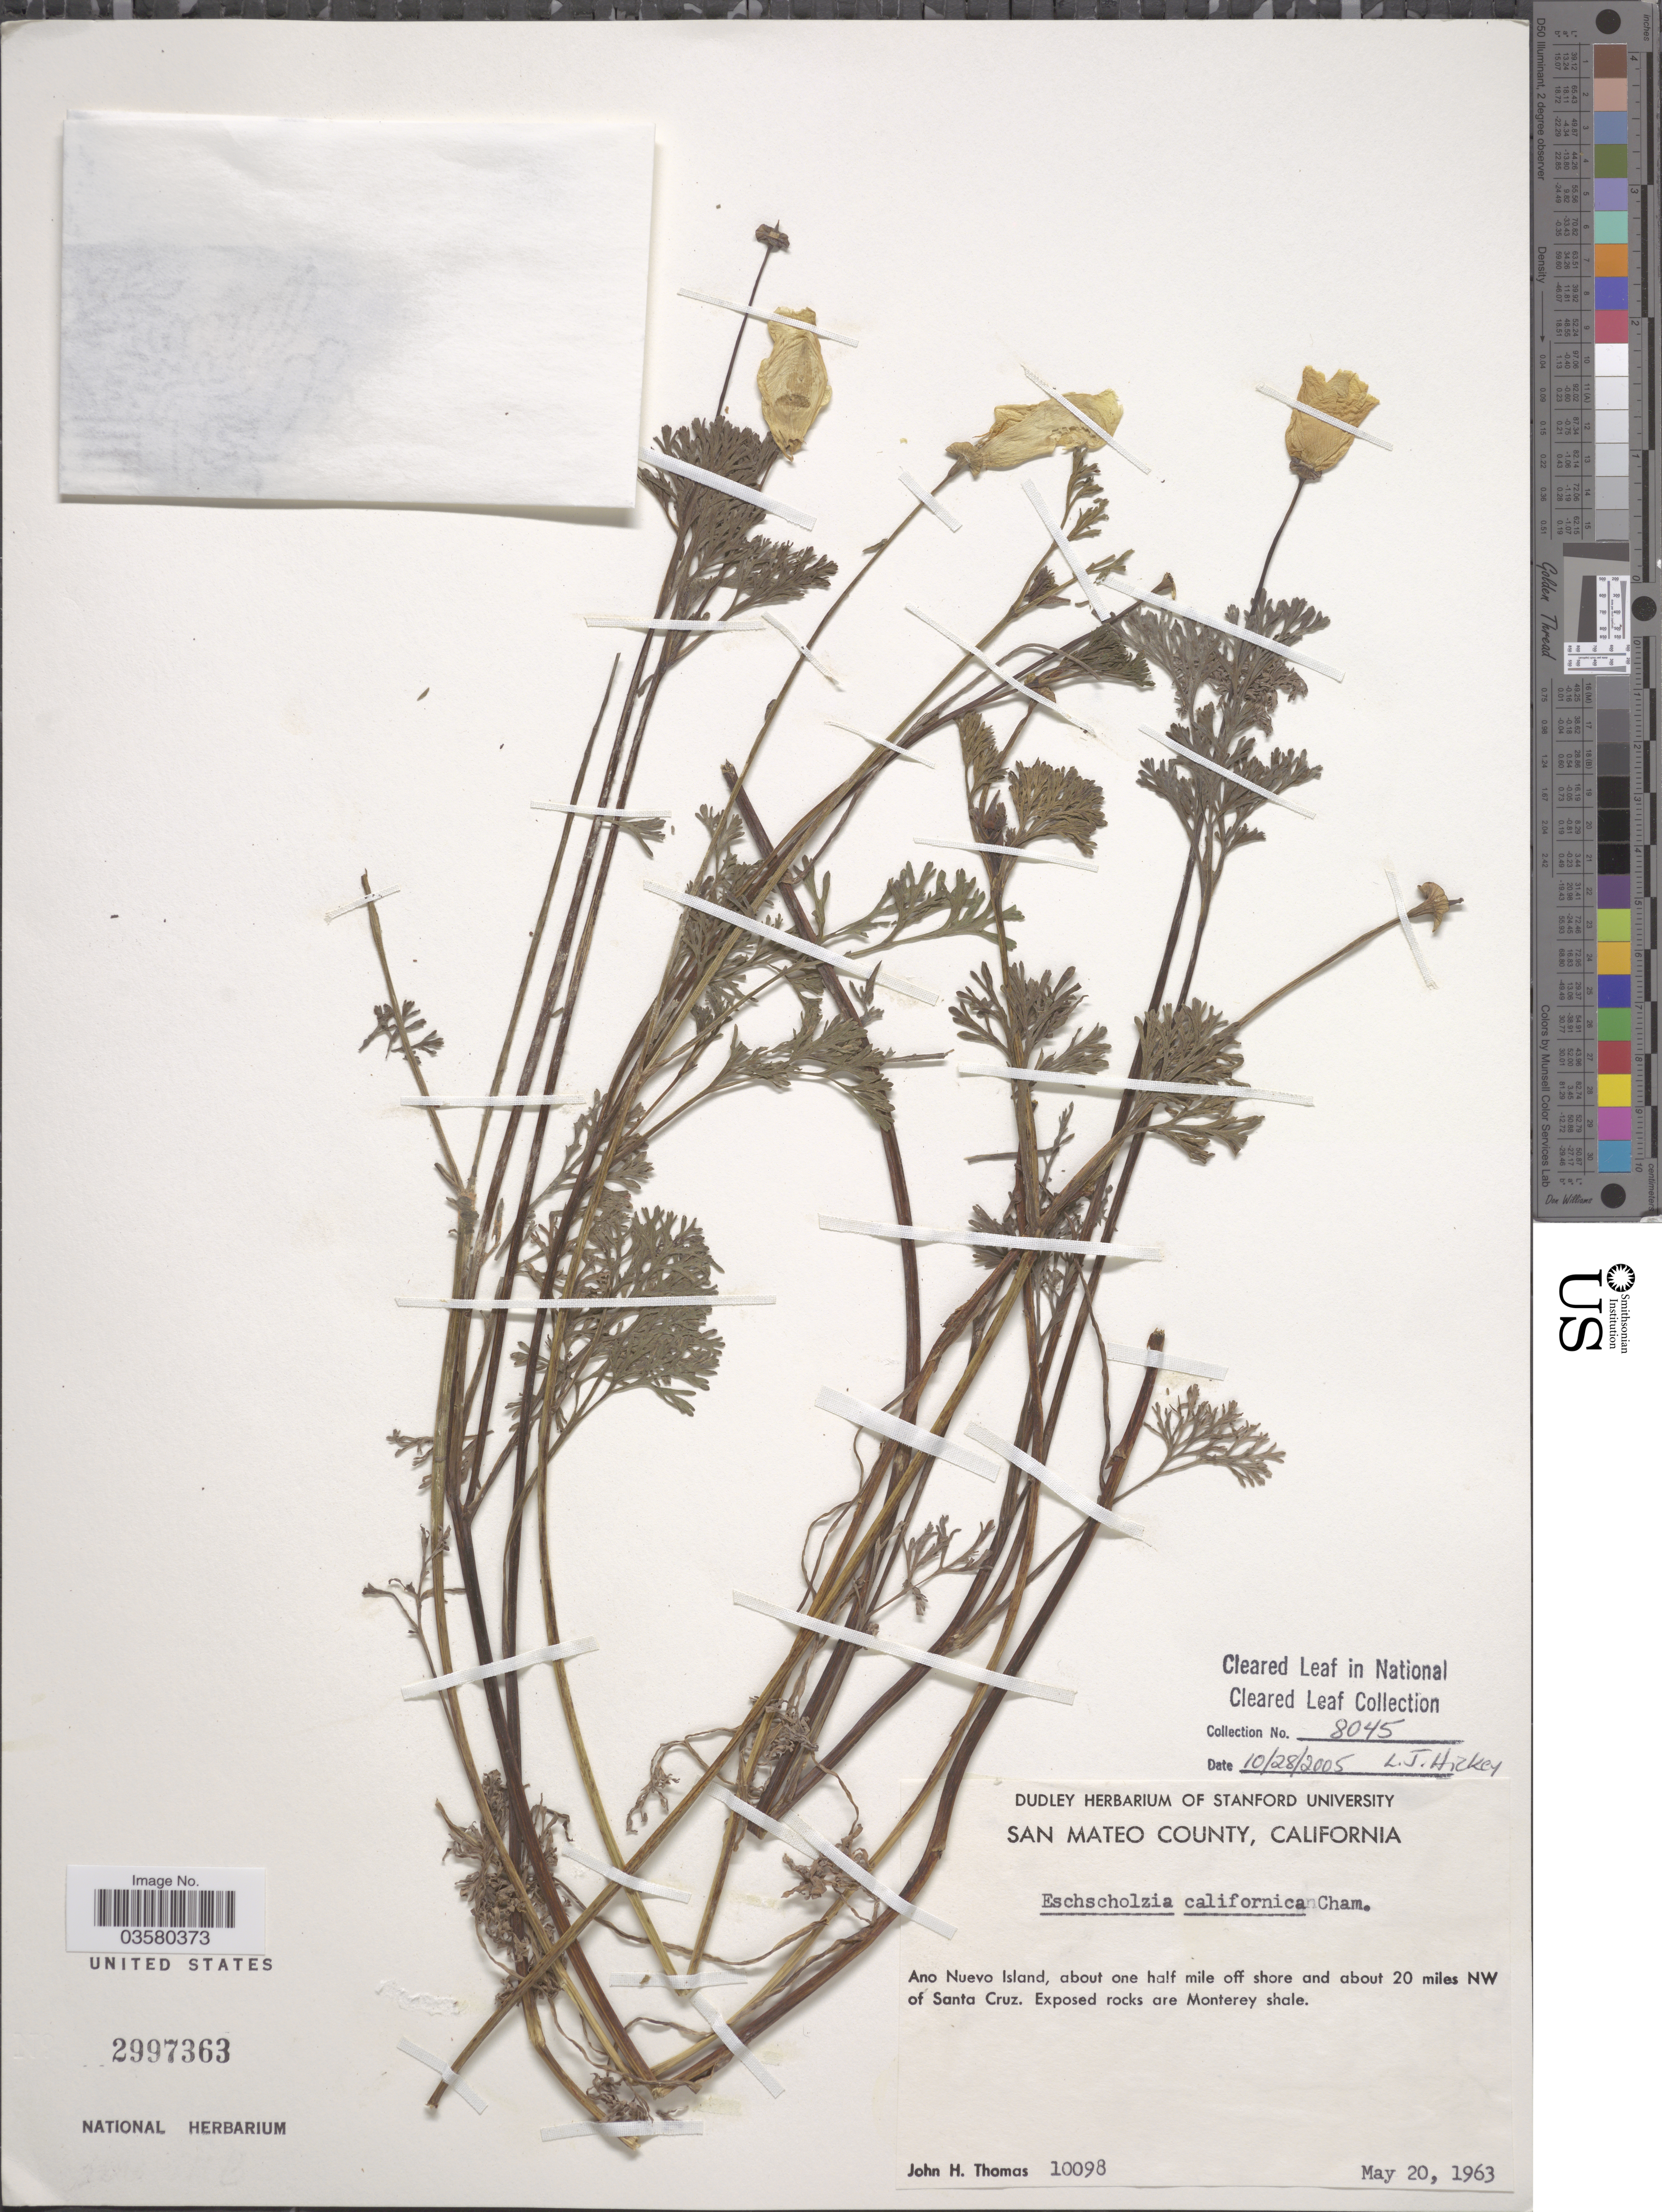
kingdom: Plantae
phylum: Tracheophyta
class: Magnoliopsida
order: Ranunculales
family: Papaveraceae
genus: Eschscholzia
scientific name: Eschscholzia californica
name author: Cham.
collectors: J. H. Thomas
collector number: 10098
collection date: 1963-05-20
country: United States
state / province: California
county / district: San Mateo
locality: San Mateo County. Ano Nuevo Island, about one half mile off shore and about 20 miles NW of Santa Cruz.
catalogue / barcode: US 2997363